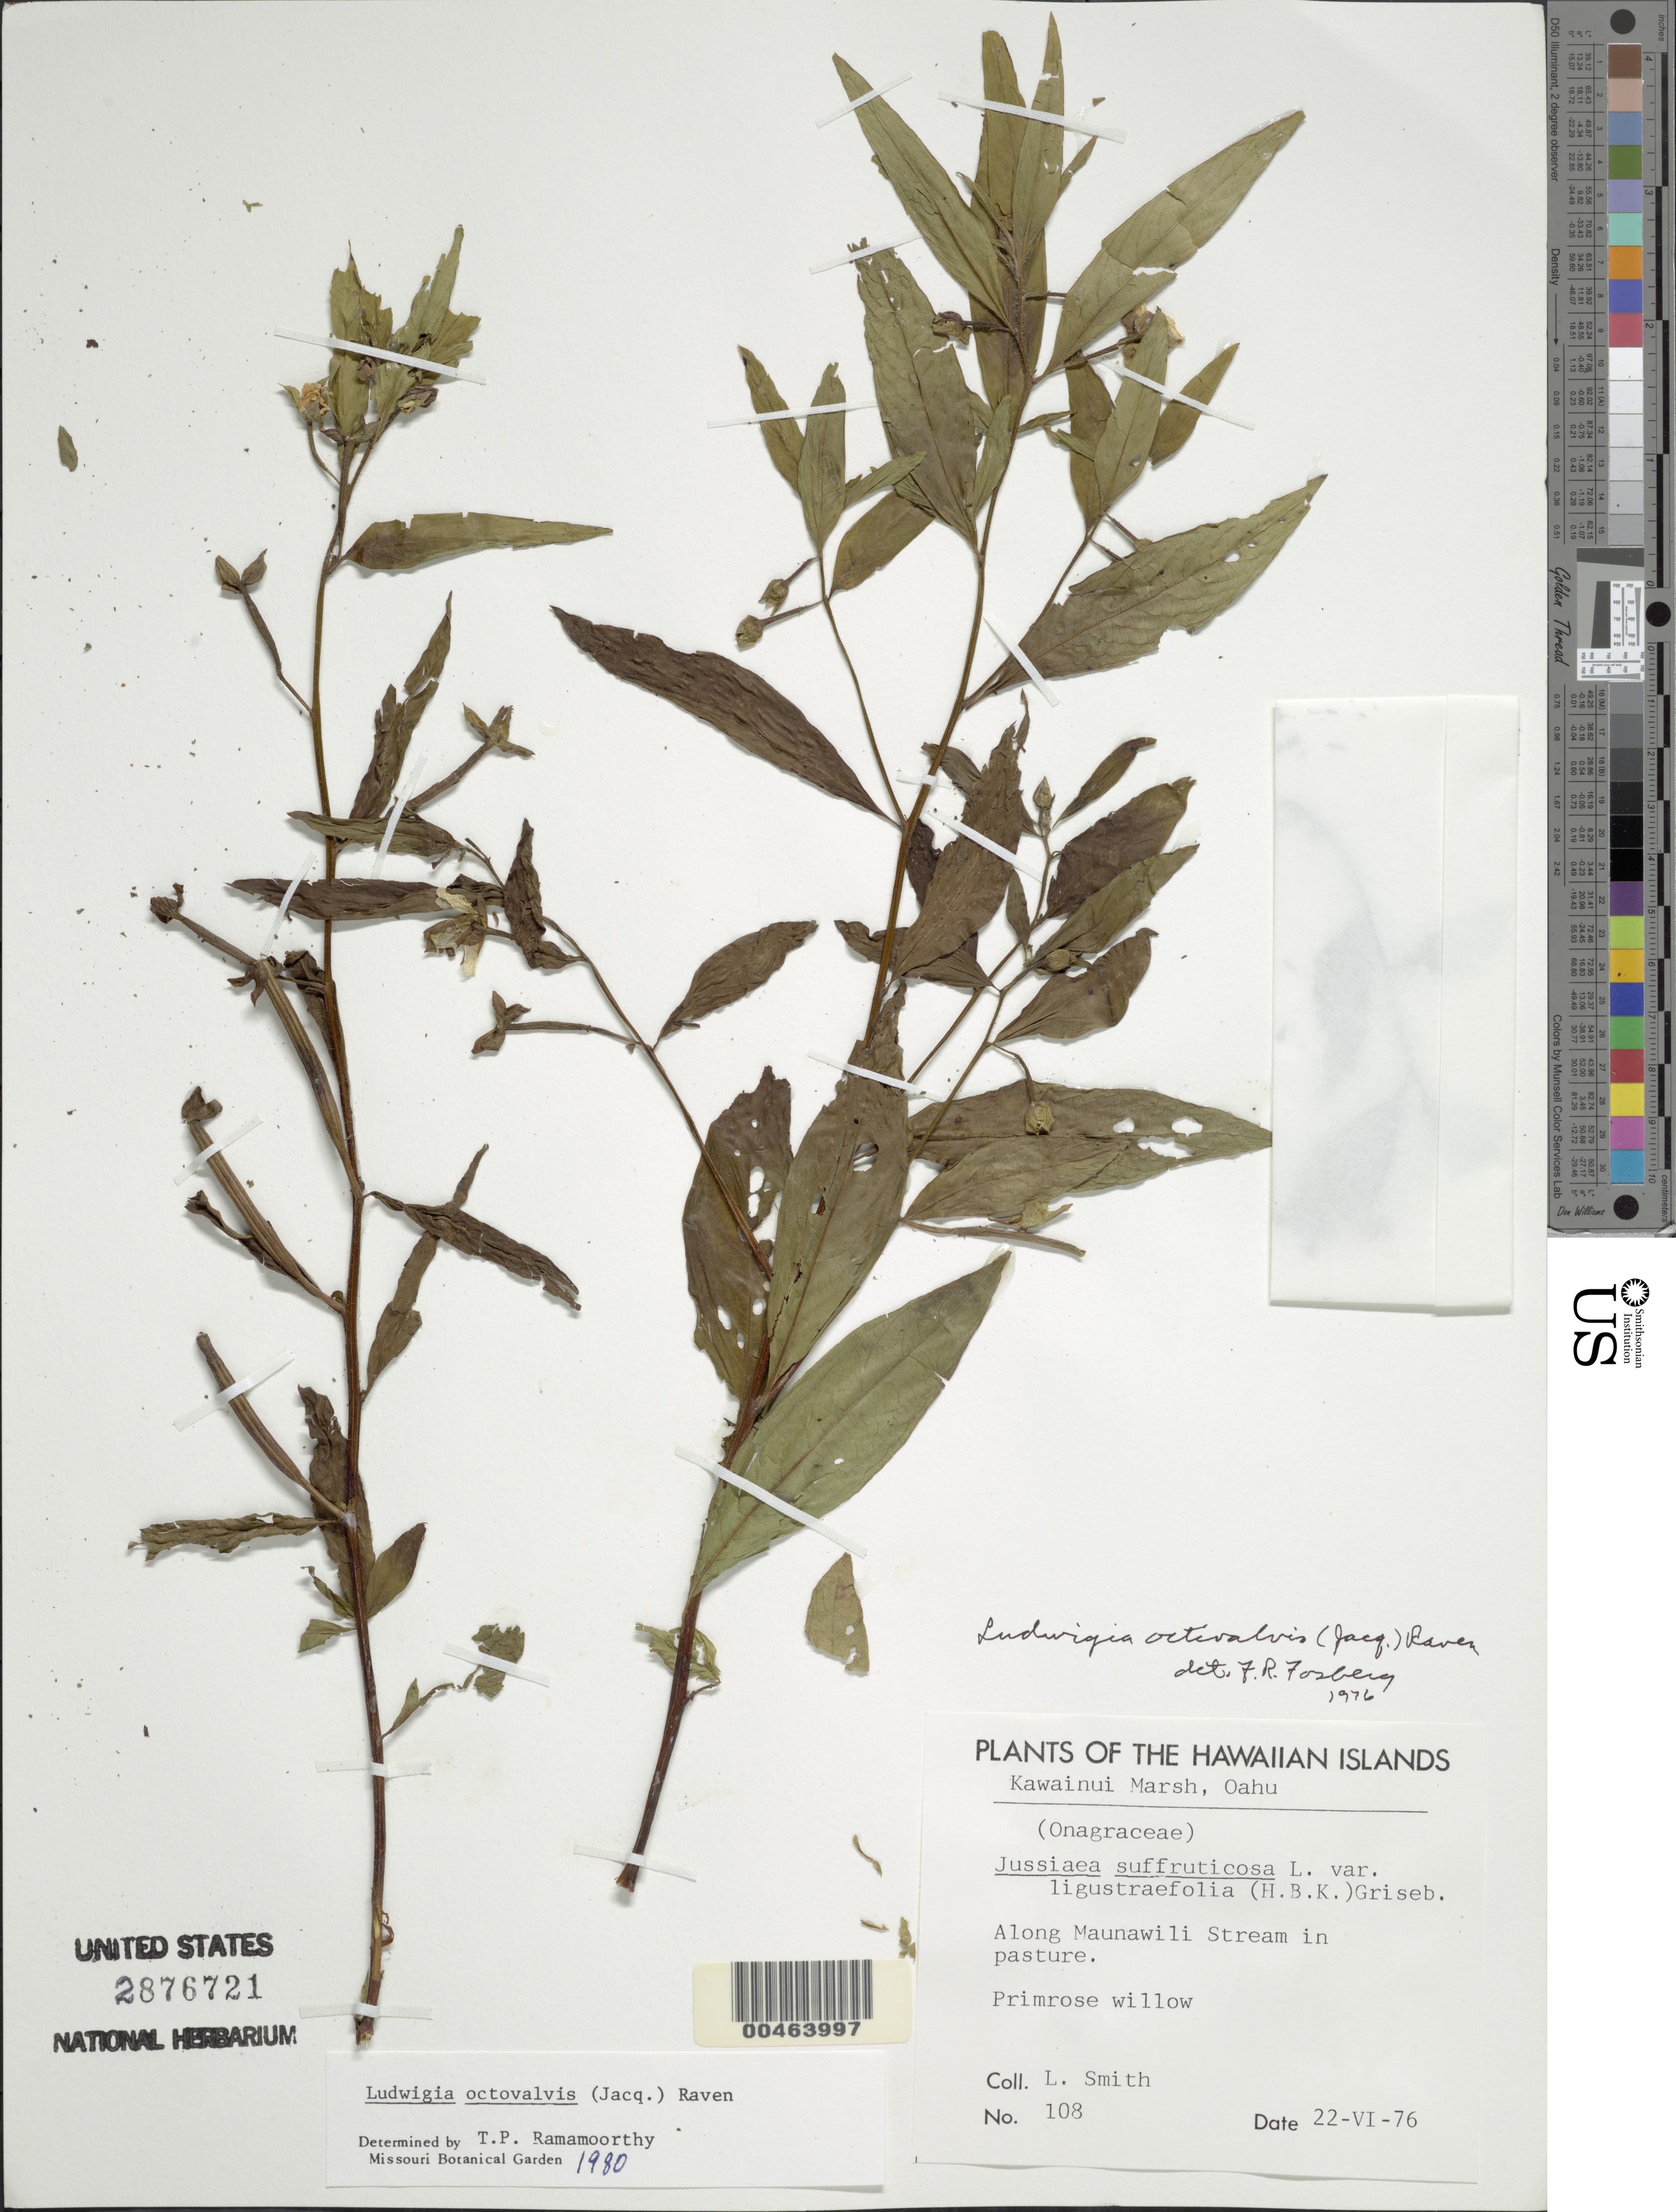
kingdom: Plantae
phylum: Tracheophyta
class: Magnoliopsida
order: Myrtales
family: Onagraceae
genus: Ludwigia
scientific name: Ludwigia octovalvis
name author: (Jacq.) P.H. Raven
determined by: Ramamoorthy, T. P.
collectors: L. Smith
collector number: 108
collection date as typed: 22 Jun 1976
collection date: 1976-06-22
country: United States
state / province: Hawaii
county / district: Kauai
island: Kaua'i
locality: Kawainui Marsh, Along Maunawili Stream in pasture.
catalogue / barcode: US 2876721